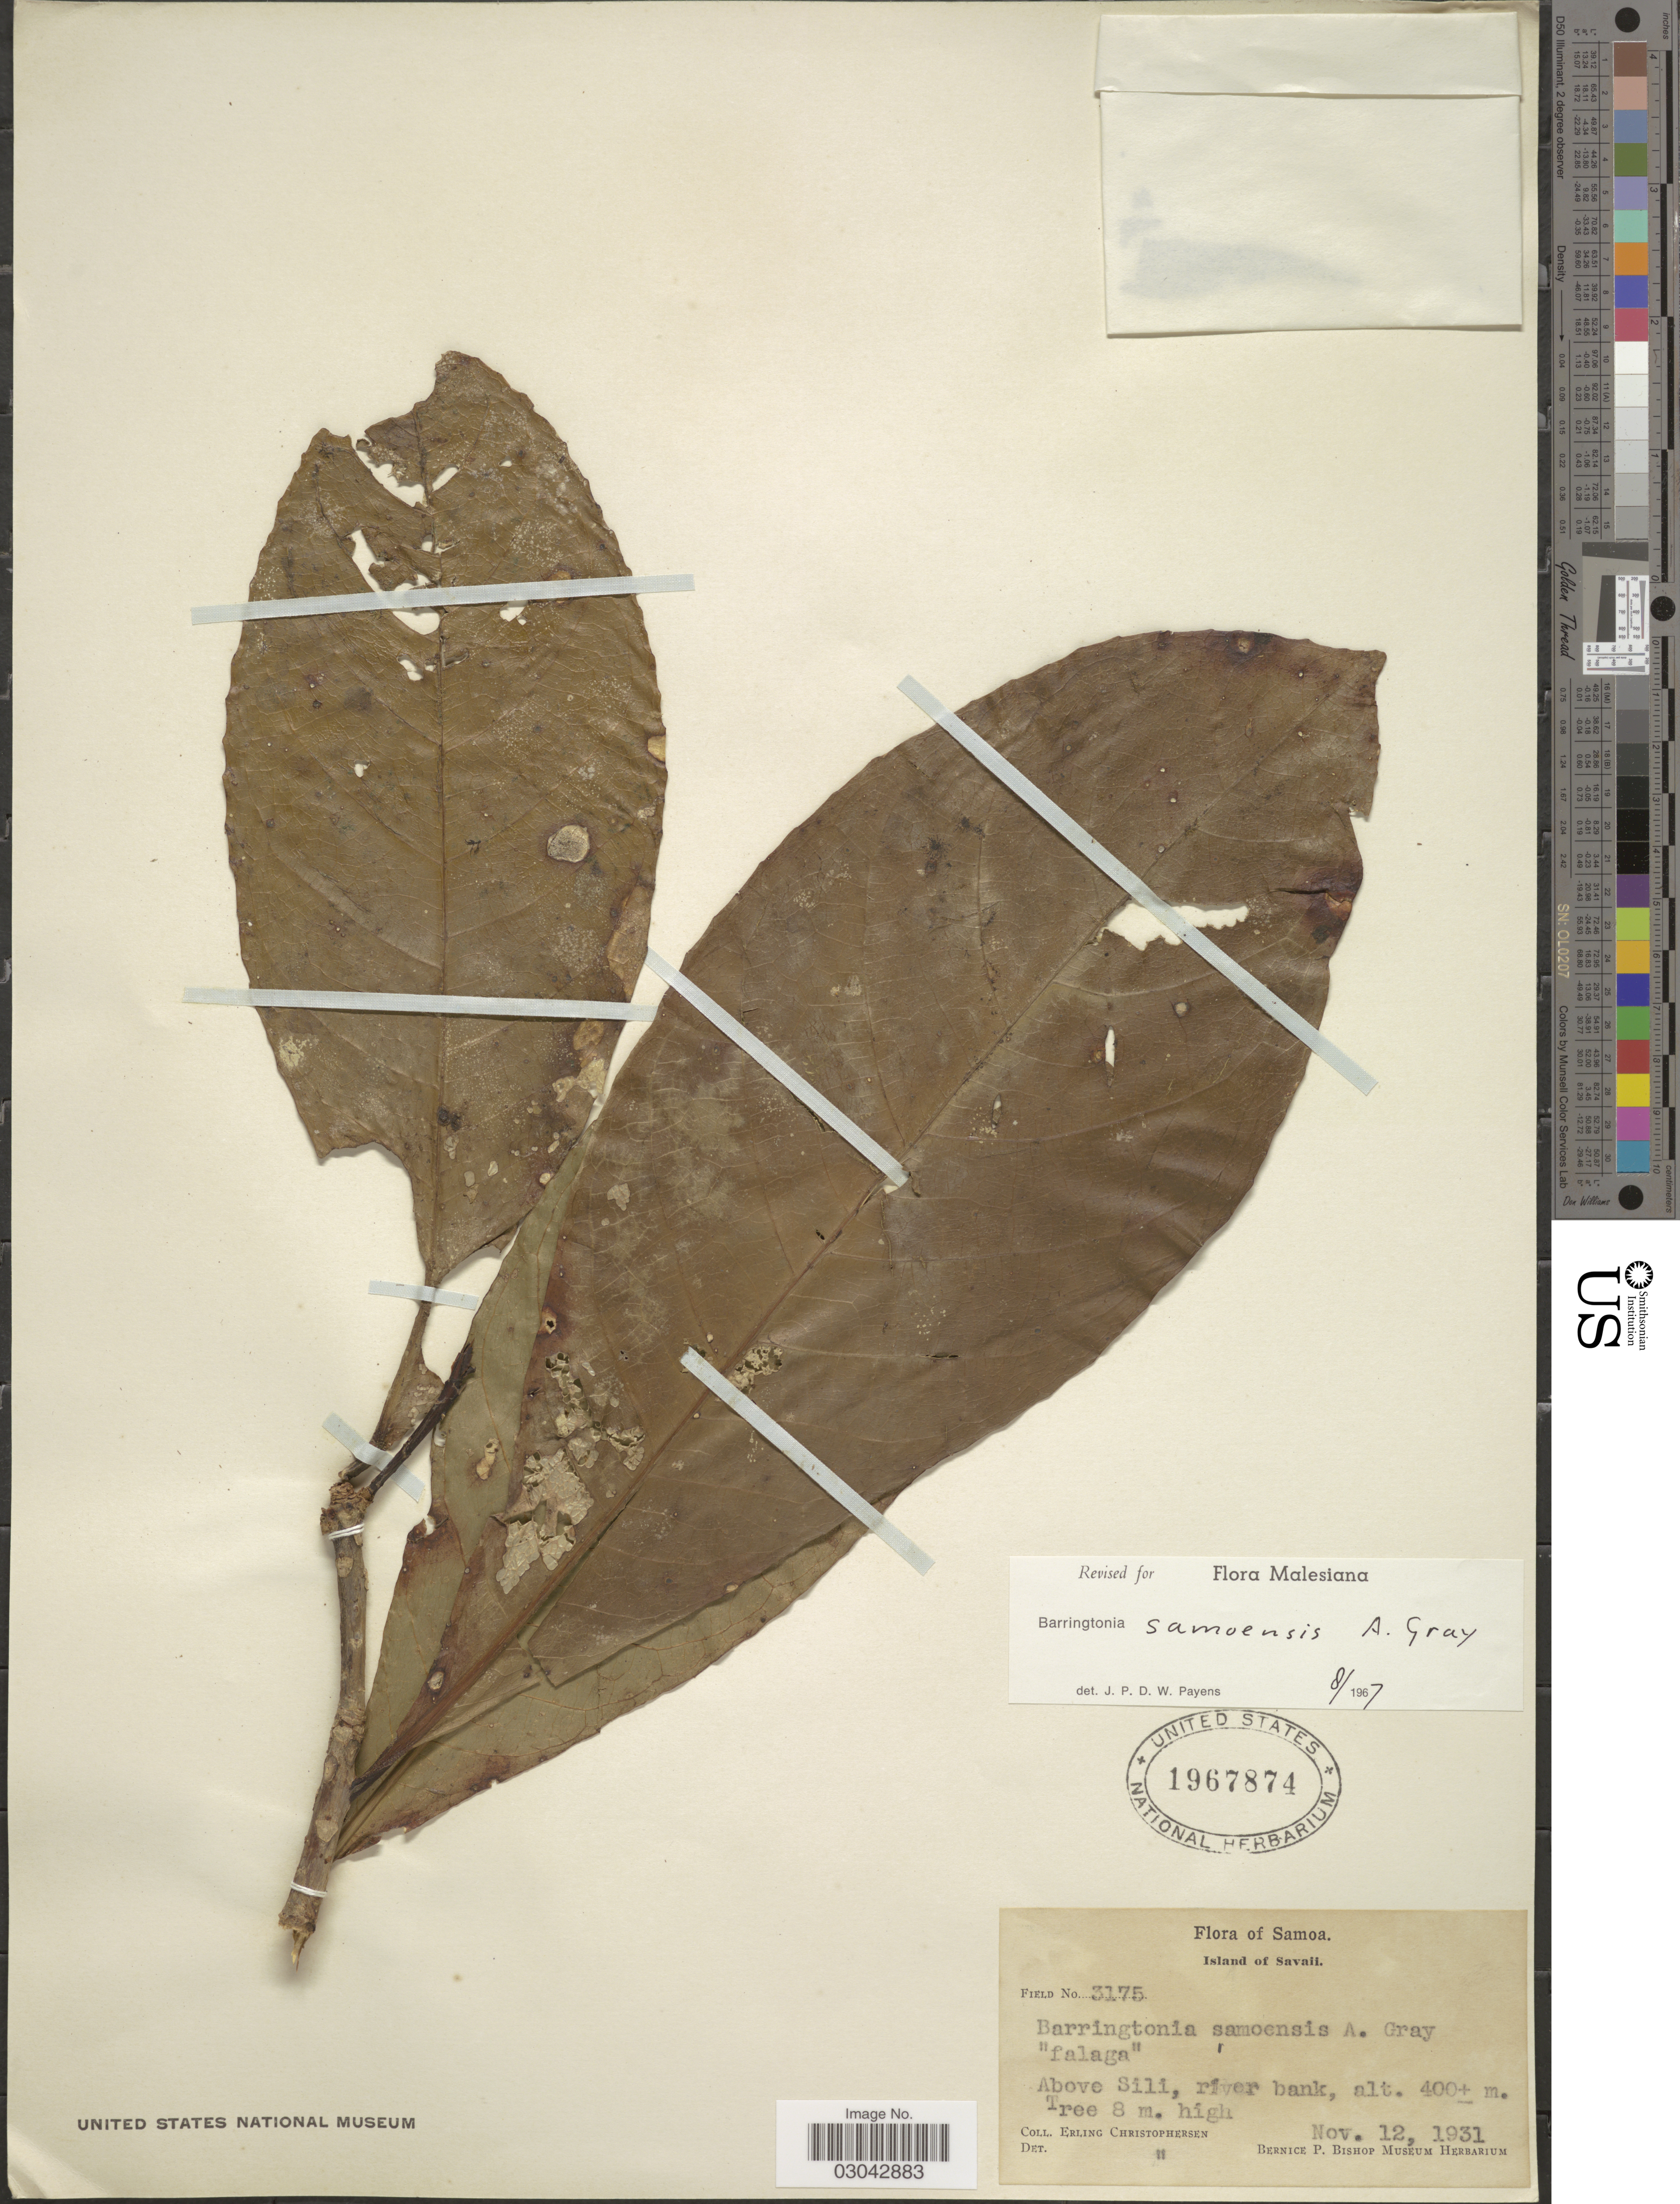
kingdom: Plantae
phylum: Tracheophyta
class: Magnoliopsida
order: Ericales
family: Lecythidaceae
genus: Barringtonia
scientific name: Barringtonia samoensis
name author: A. Gray in Wilkes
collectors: E. Christophersen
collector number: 3175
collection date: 1931-11-12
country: Samoa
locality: Samoa, Island of Savaii, Above Sili, river bank.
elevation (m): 400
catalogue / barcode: US 1967874